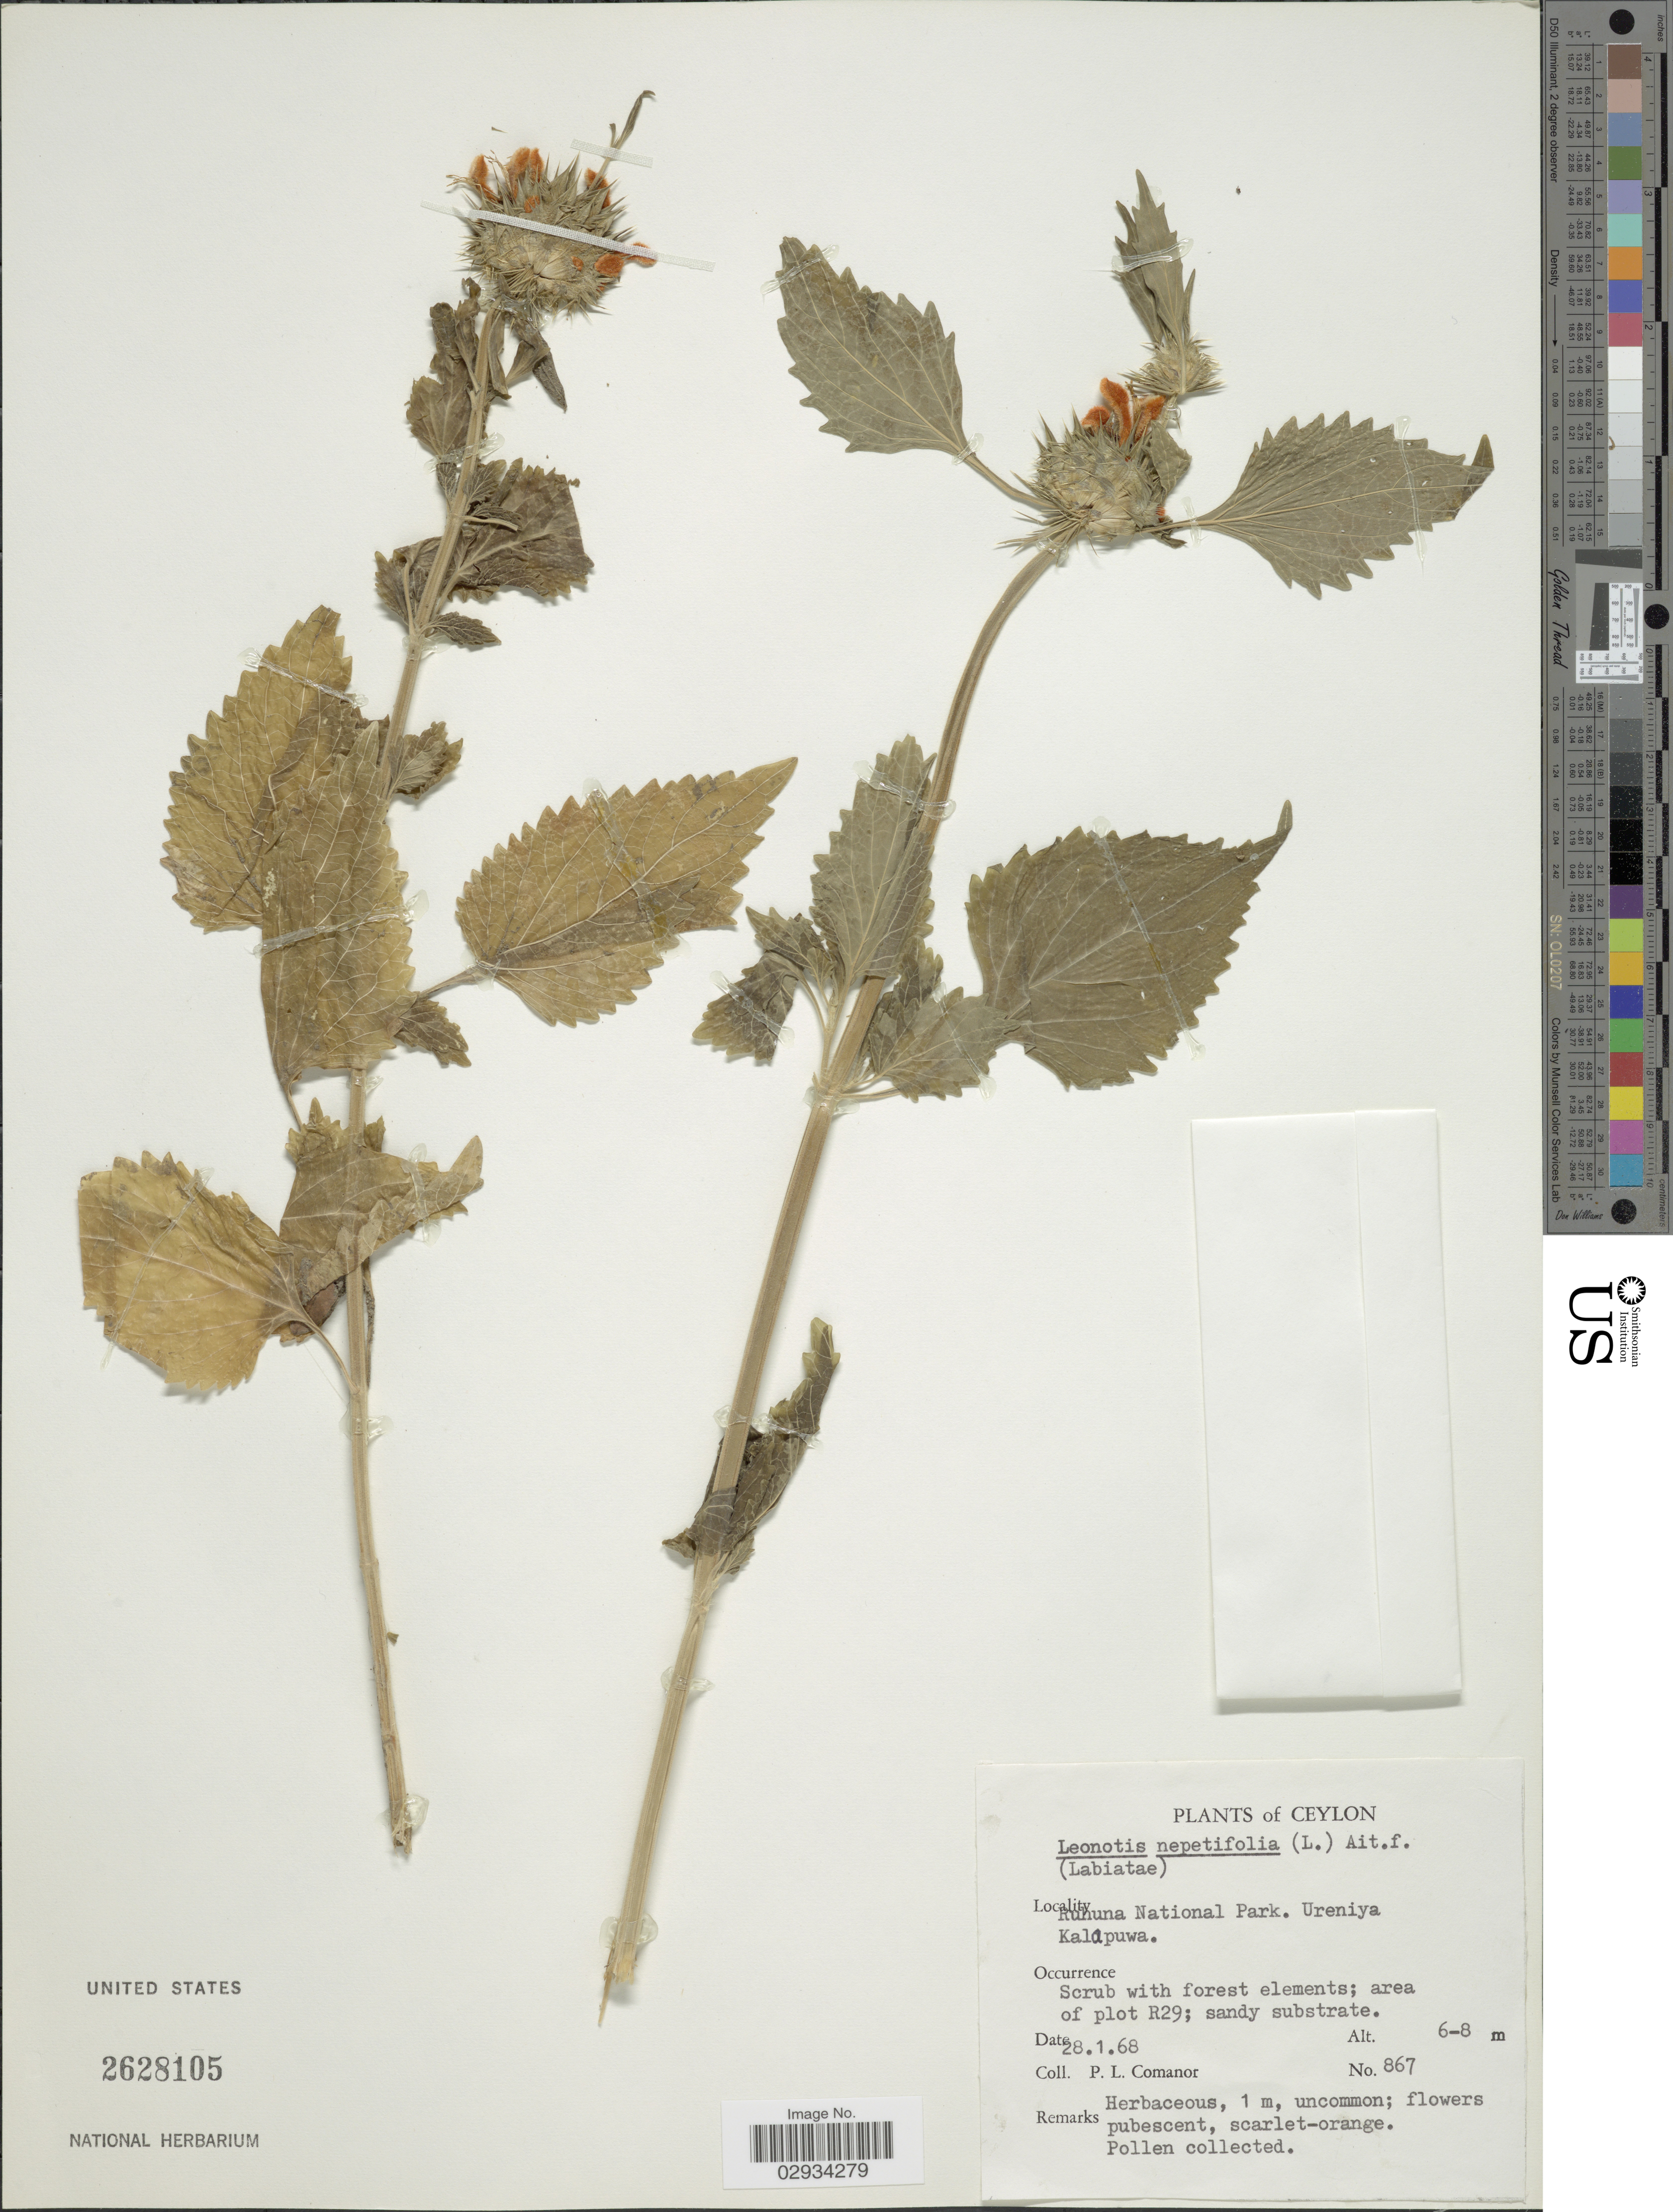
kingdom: Plantae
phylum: Tracheophyta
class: Magnoliopsida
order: Lamiales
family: Lamiaceae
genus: Leonotis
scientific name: Leonotis nepetifolia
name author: (L.) R. Br.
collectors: P. Comanor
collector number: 867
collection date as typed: Transcribed d/m/y: 28/1/68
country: Sri Lanka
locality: Ceylon. Ruhuna National Park. Ureniya Kaldpuwa. Scrub with forest elements; area of plot R29.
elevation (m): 6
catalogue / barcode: US 2628105